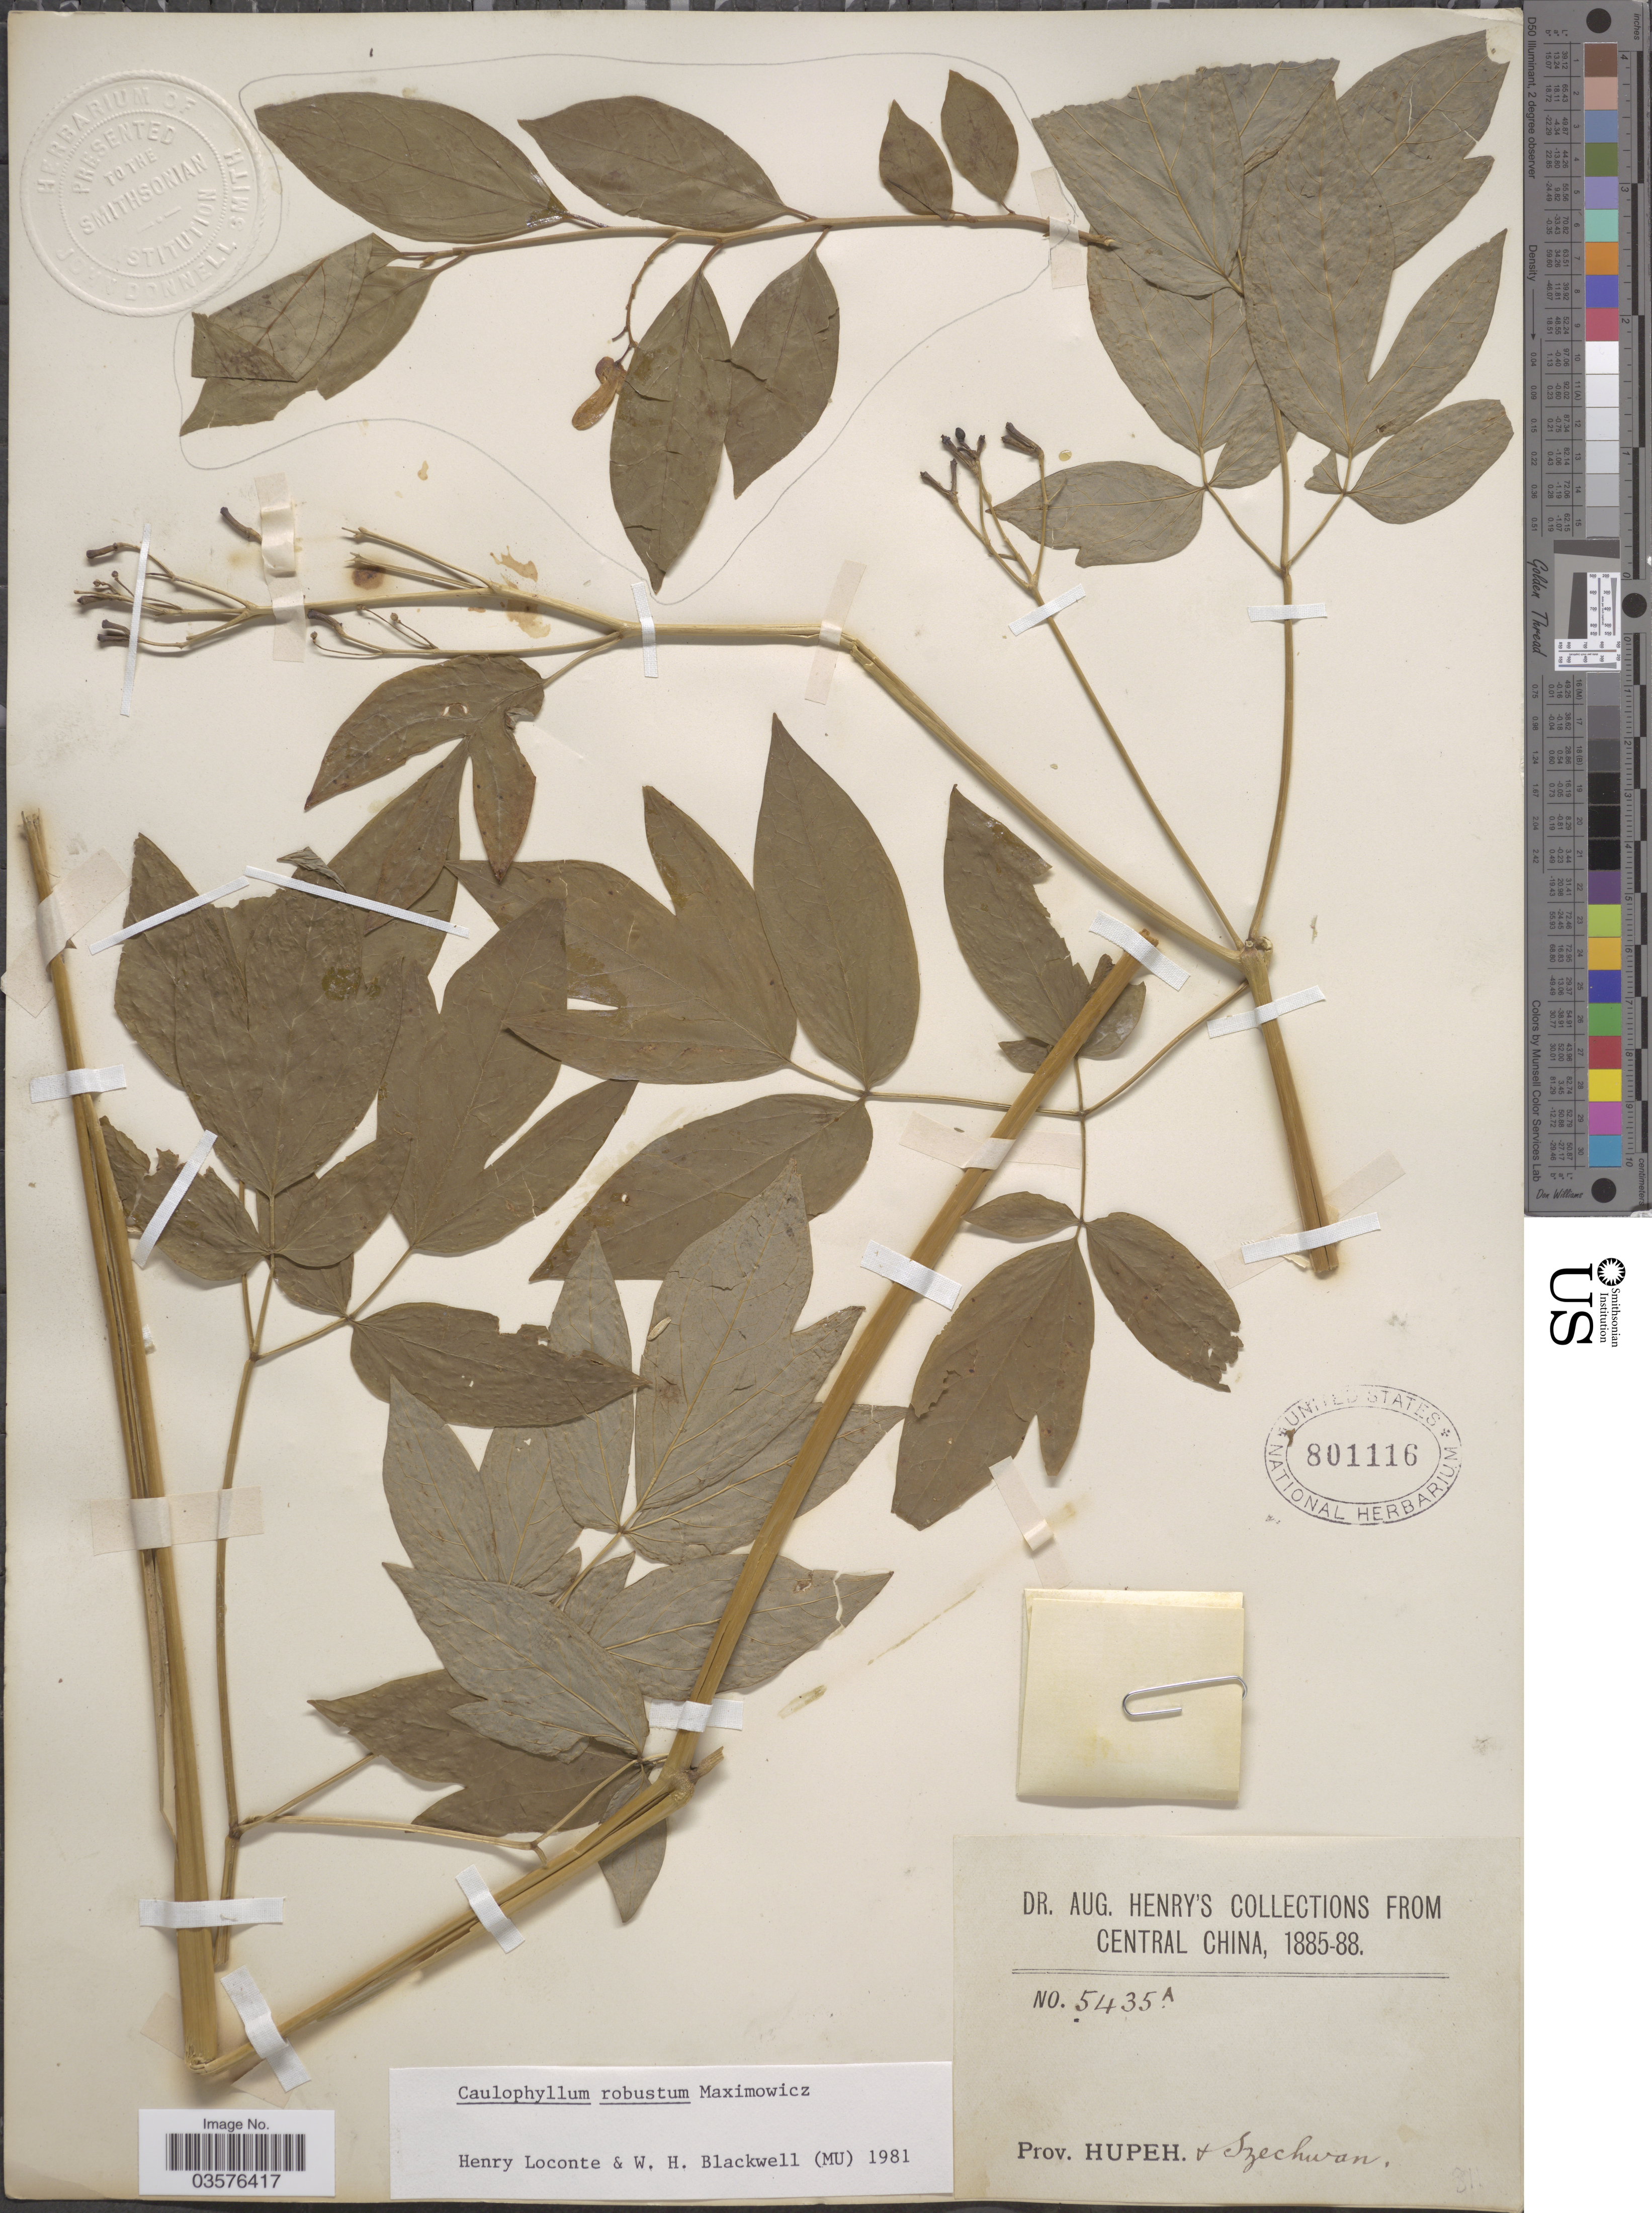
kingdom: Plantae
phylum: Tracheophyta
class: Magnoliopsida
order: Ranunculales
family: Berberidaceae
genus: Caulophyllum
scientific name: Caulophyllum robustum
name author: Michx.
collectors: A. Henry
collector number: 5435 A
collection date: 1885/1888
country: China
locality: Central China. Prov. Hupeh & Szechwan.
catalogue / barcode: US 801116